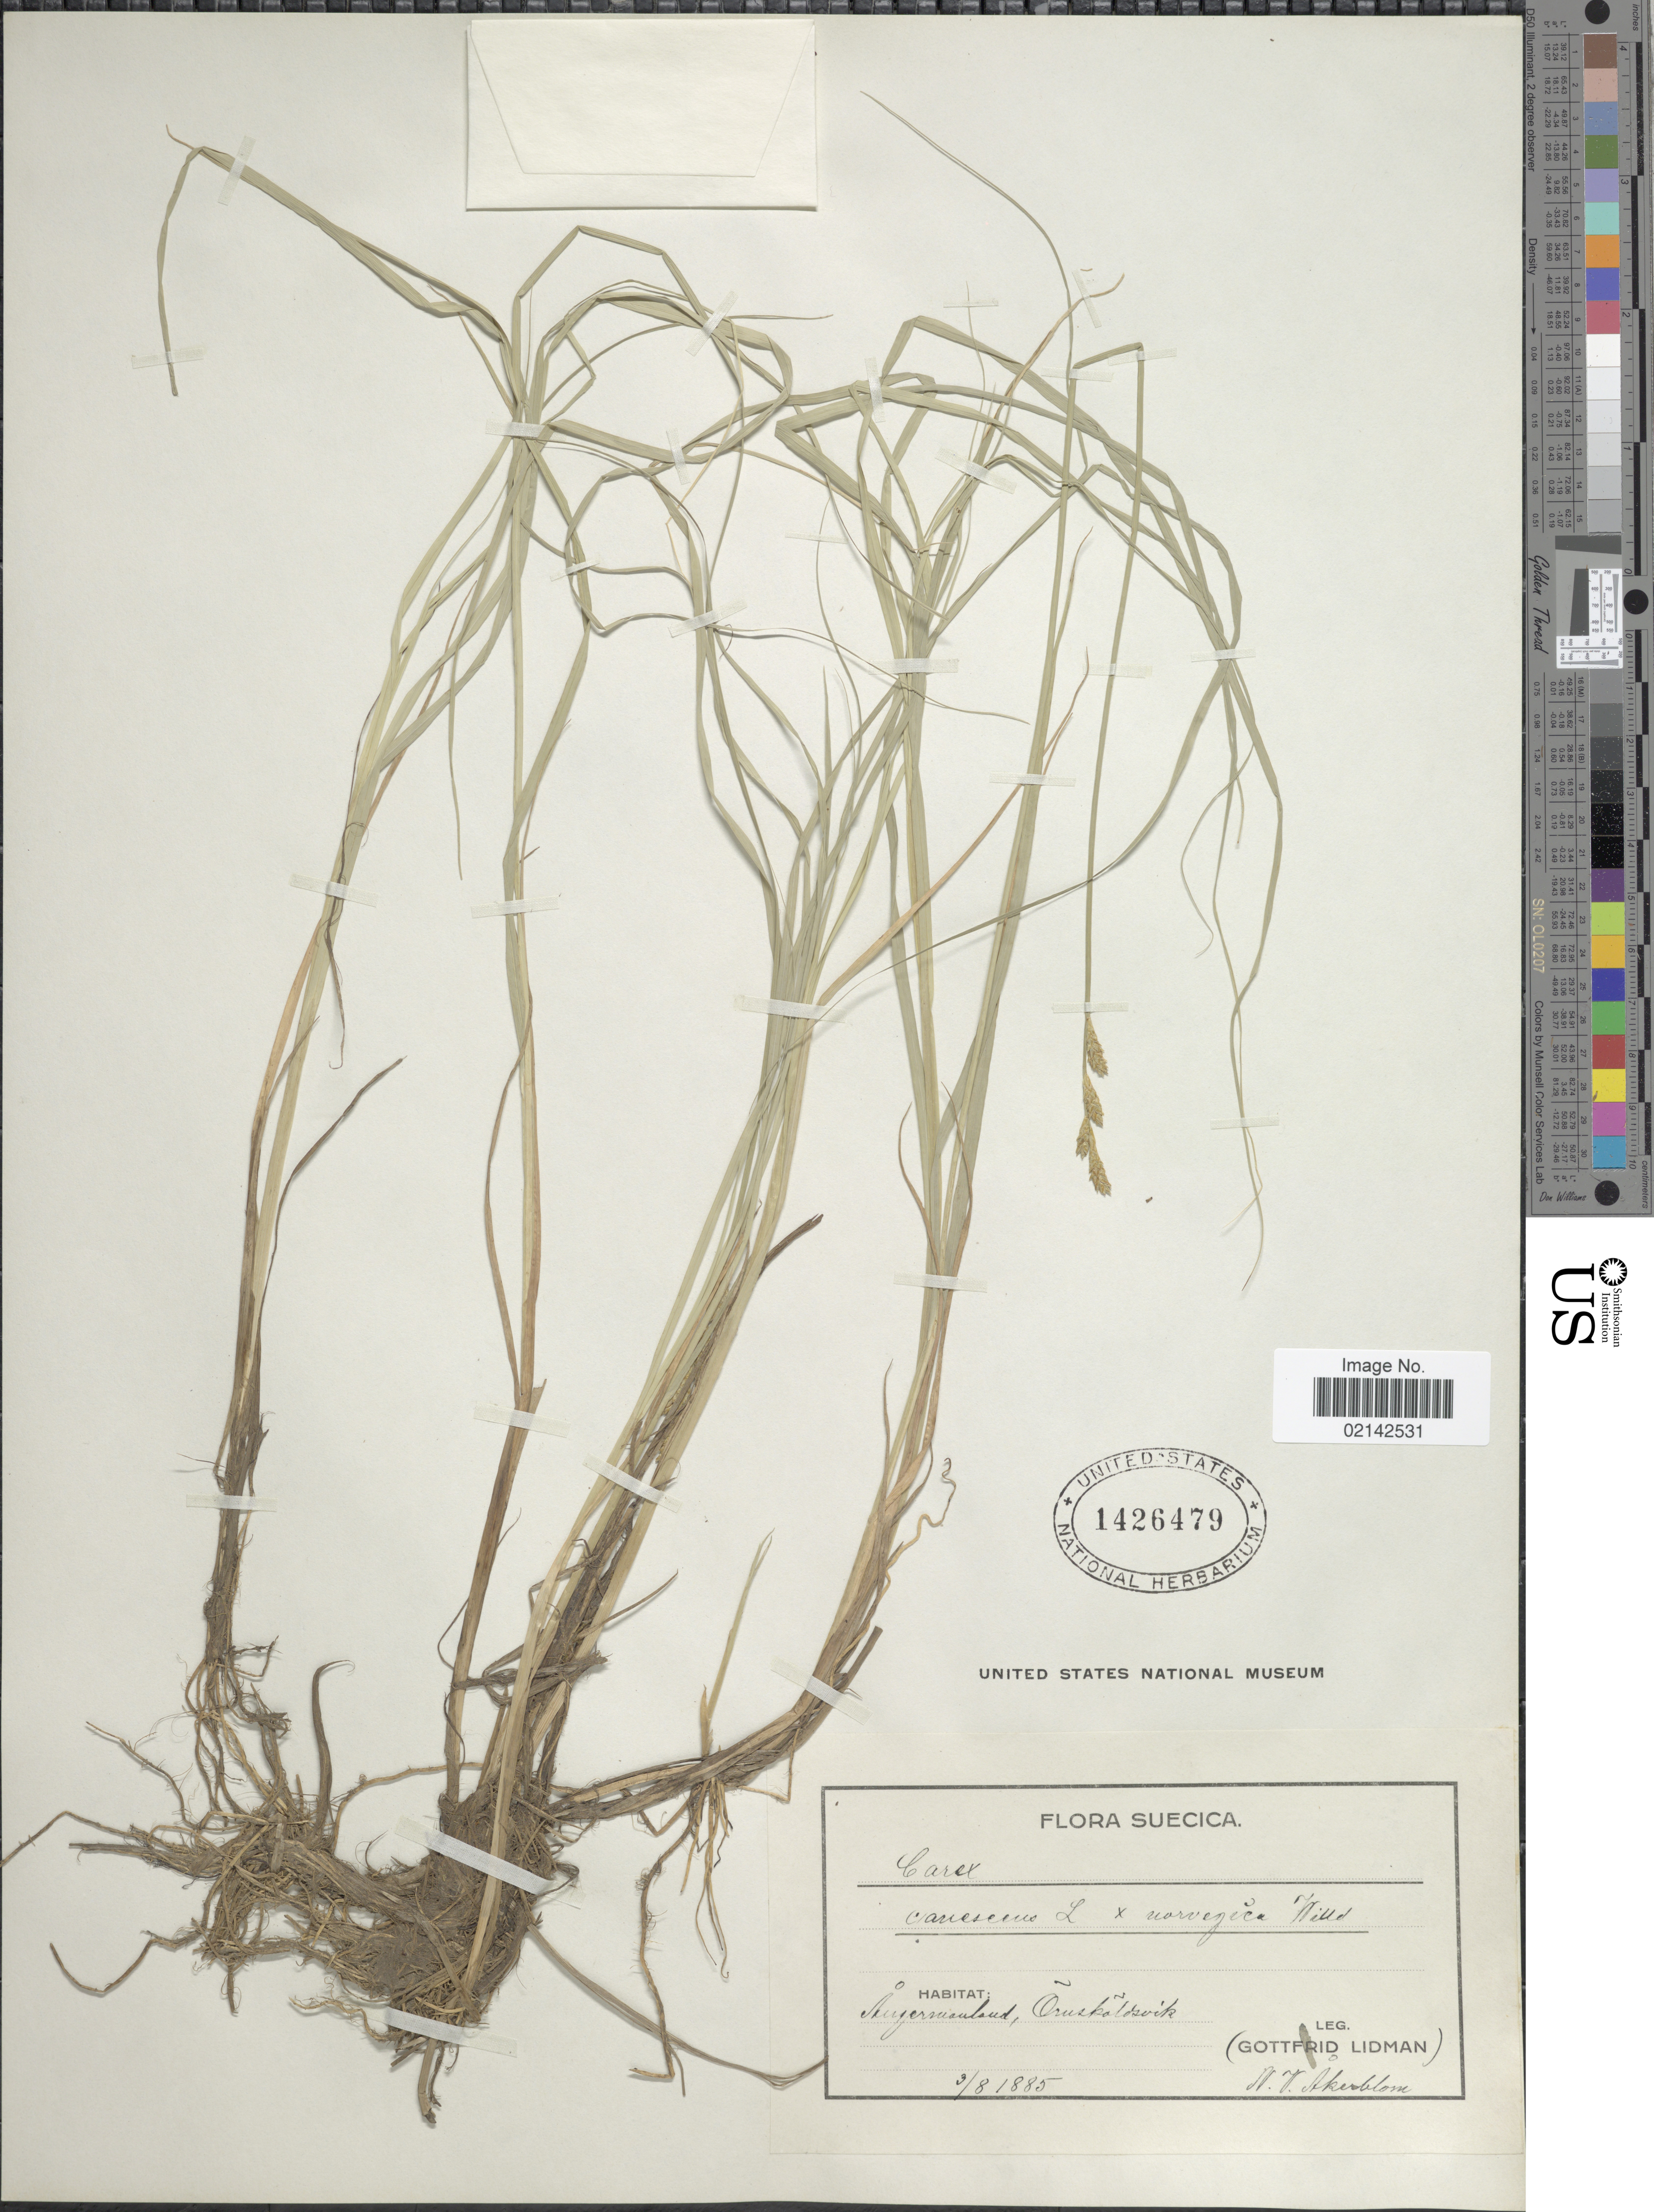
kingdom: Plantae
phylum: Tracheophyta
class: Liliopsida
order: Poales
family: Cyperaceae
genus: Carex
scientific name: Carex canescens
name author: L.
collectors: G. Lidman & N. Akerblom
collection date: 1885-08-03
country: Sweden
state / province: Västernorrland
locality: Suecica, Ångermanland. Örnsköldsvik.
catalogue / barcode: US 1426479